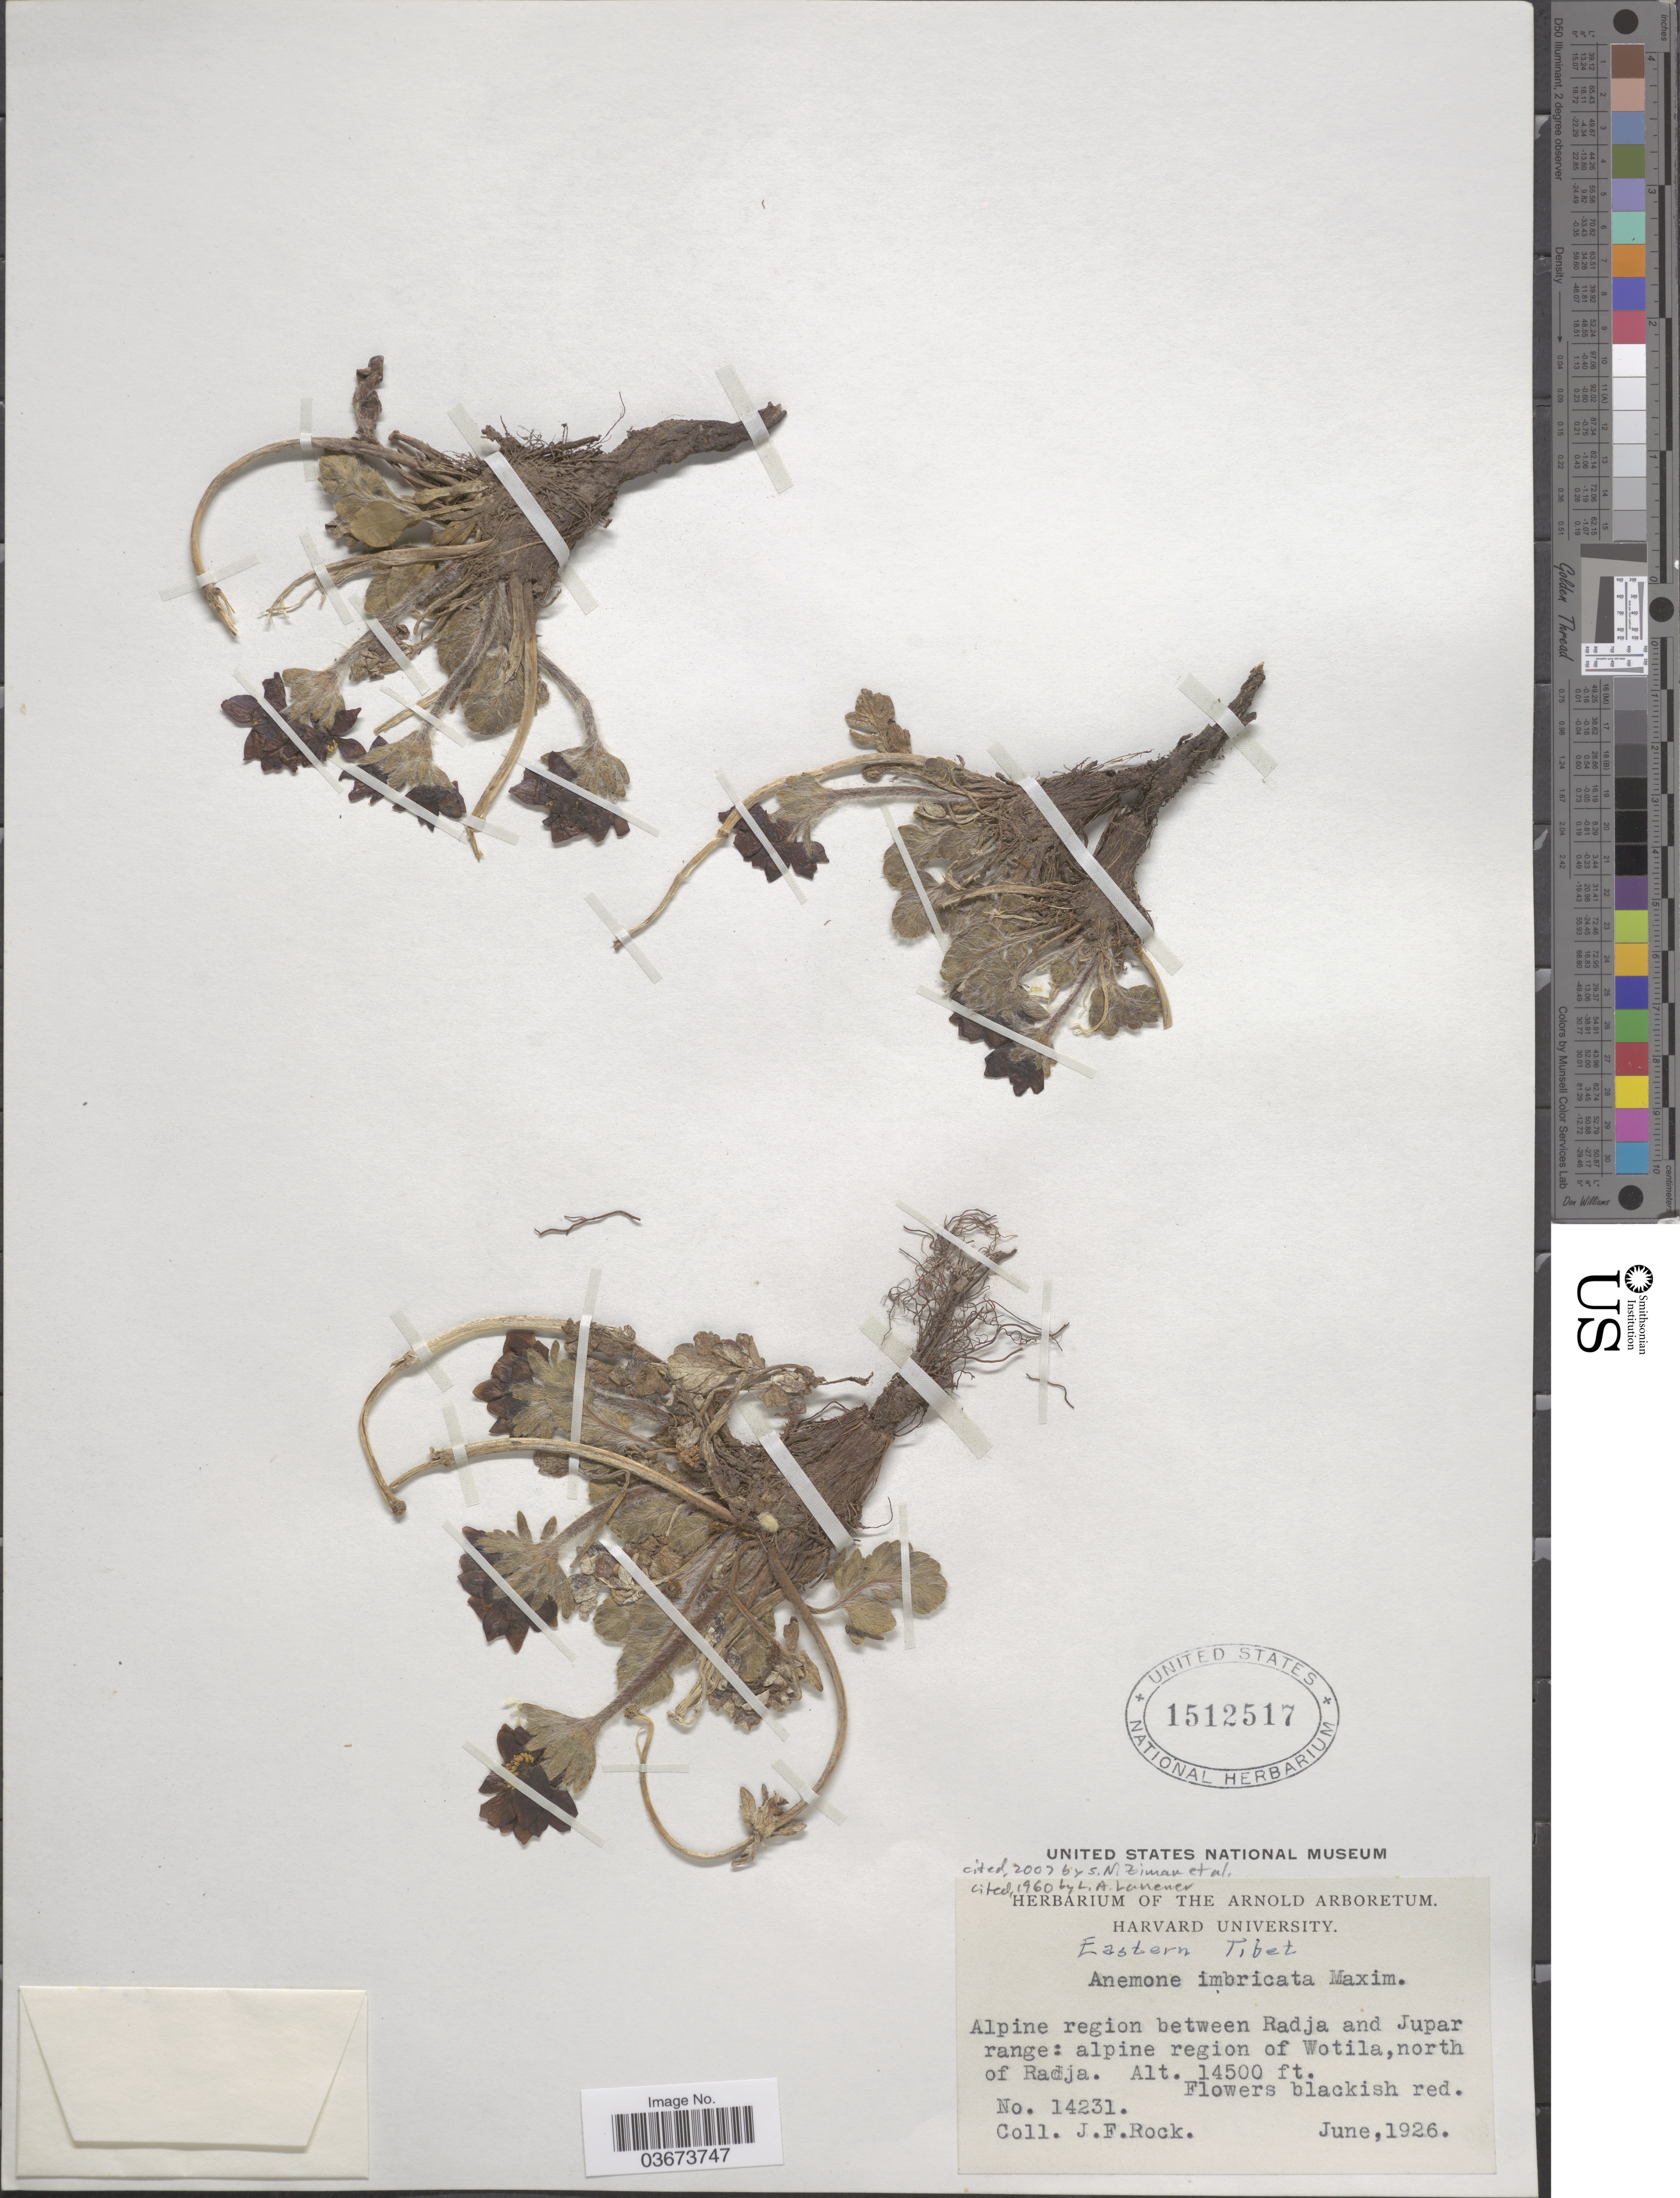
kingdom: Plantae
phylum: Tracheophyta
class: Magnoliopsida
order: Ranunculales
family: Ranunculaceae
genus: Anemone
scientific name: Anemone imbricata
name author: Maxim.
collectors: J. Rock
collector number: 14231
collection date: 1926-06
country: China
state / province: Xizang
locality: Eastern Tibet. Alpine region between Radja and Jupar range; alpine region of Wotila, north of Radja.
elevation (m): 4420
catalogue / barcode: US 1512517